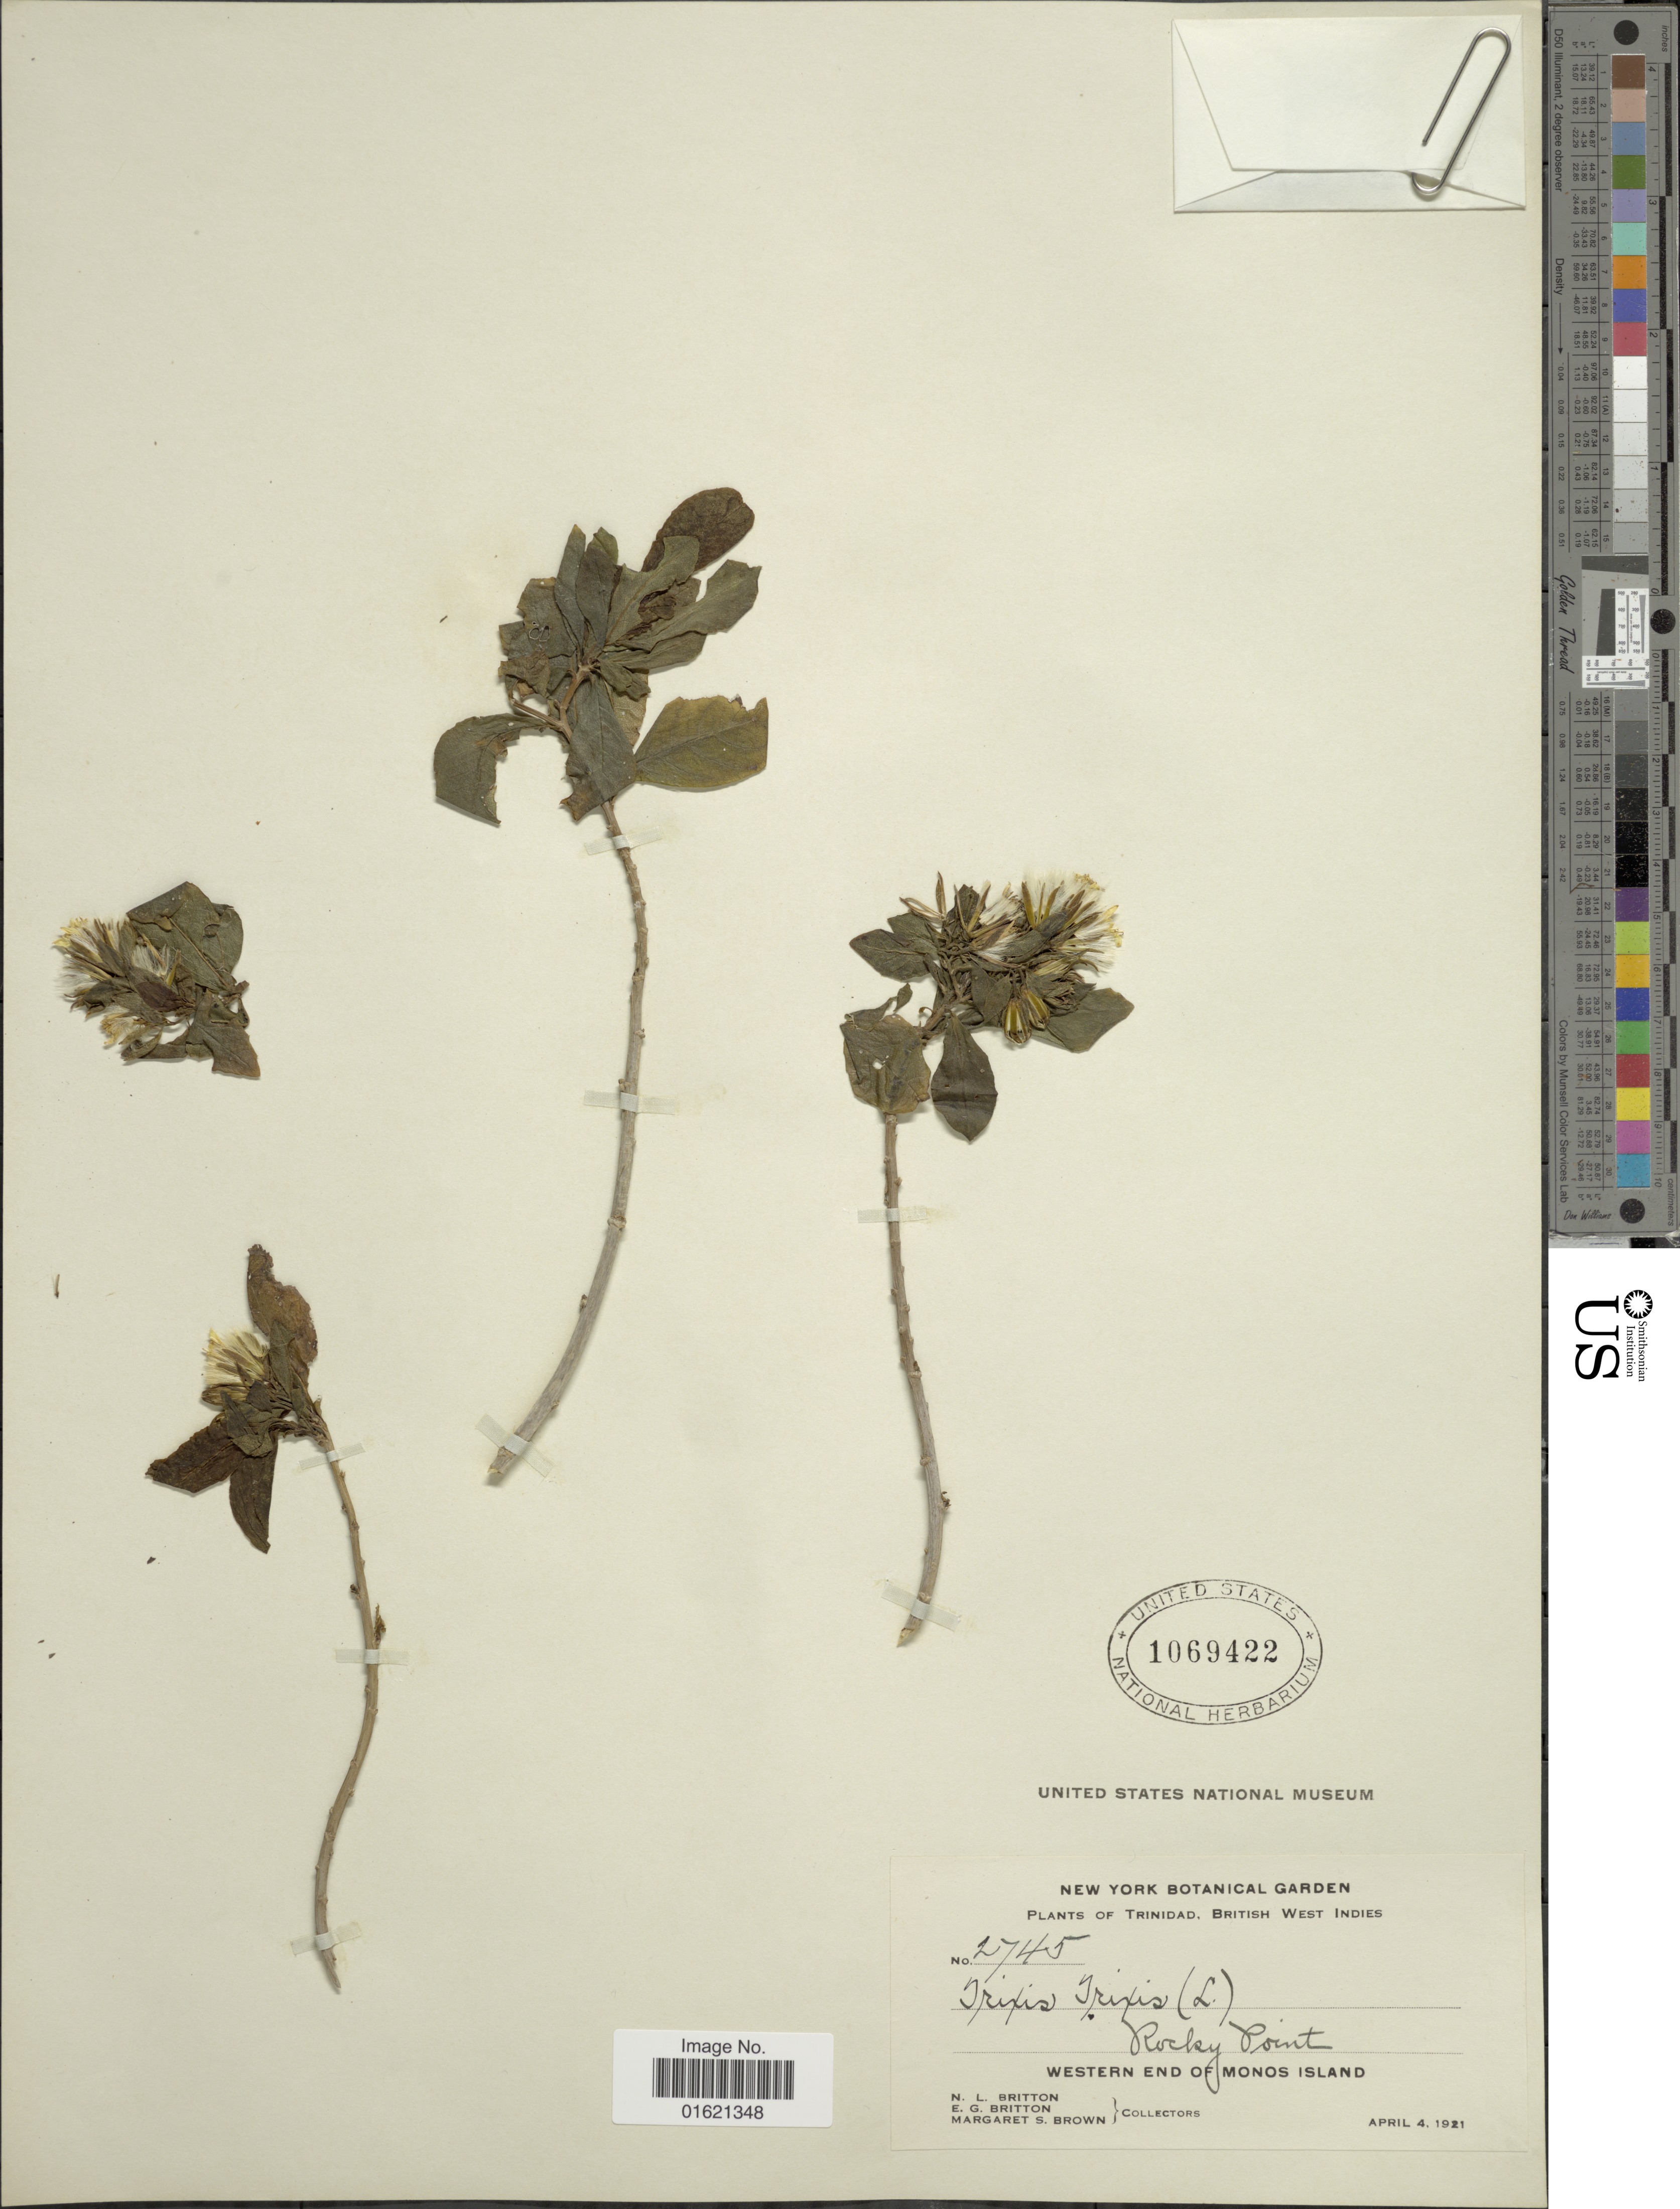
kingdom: Plantae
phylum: Tracheophyta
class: Magnoliopsida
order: Asterales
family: Asteraceae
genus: Trixis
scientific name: Trixis inula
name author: Crantz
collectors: N. Britton, E. G. Britton & M. S. Brown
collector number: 2745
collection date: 1921-04-04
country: Trinidad and Tobago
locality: Trinidad, British West Indies. Western end of Monos Island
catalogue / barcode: US 1069422